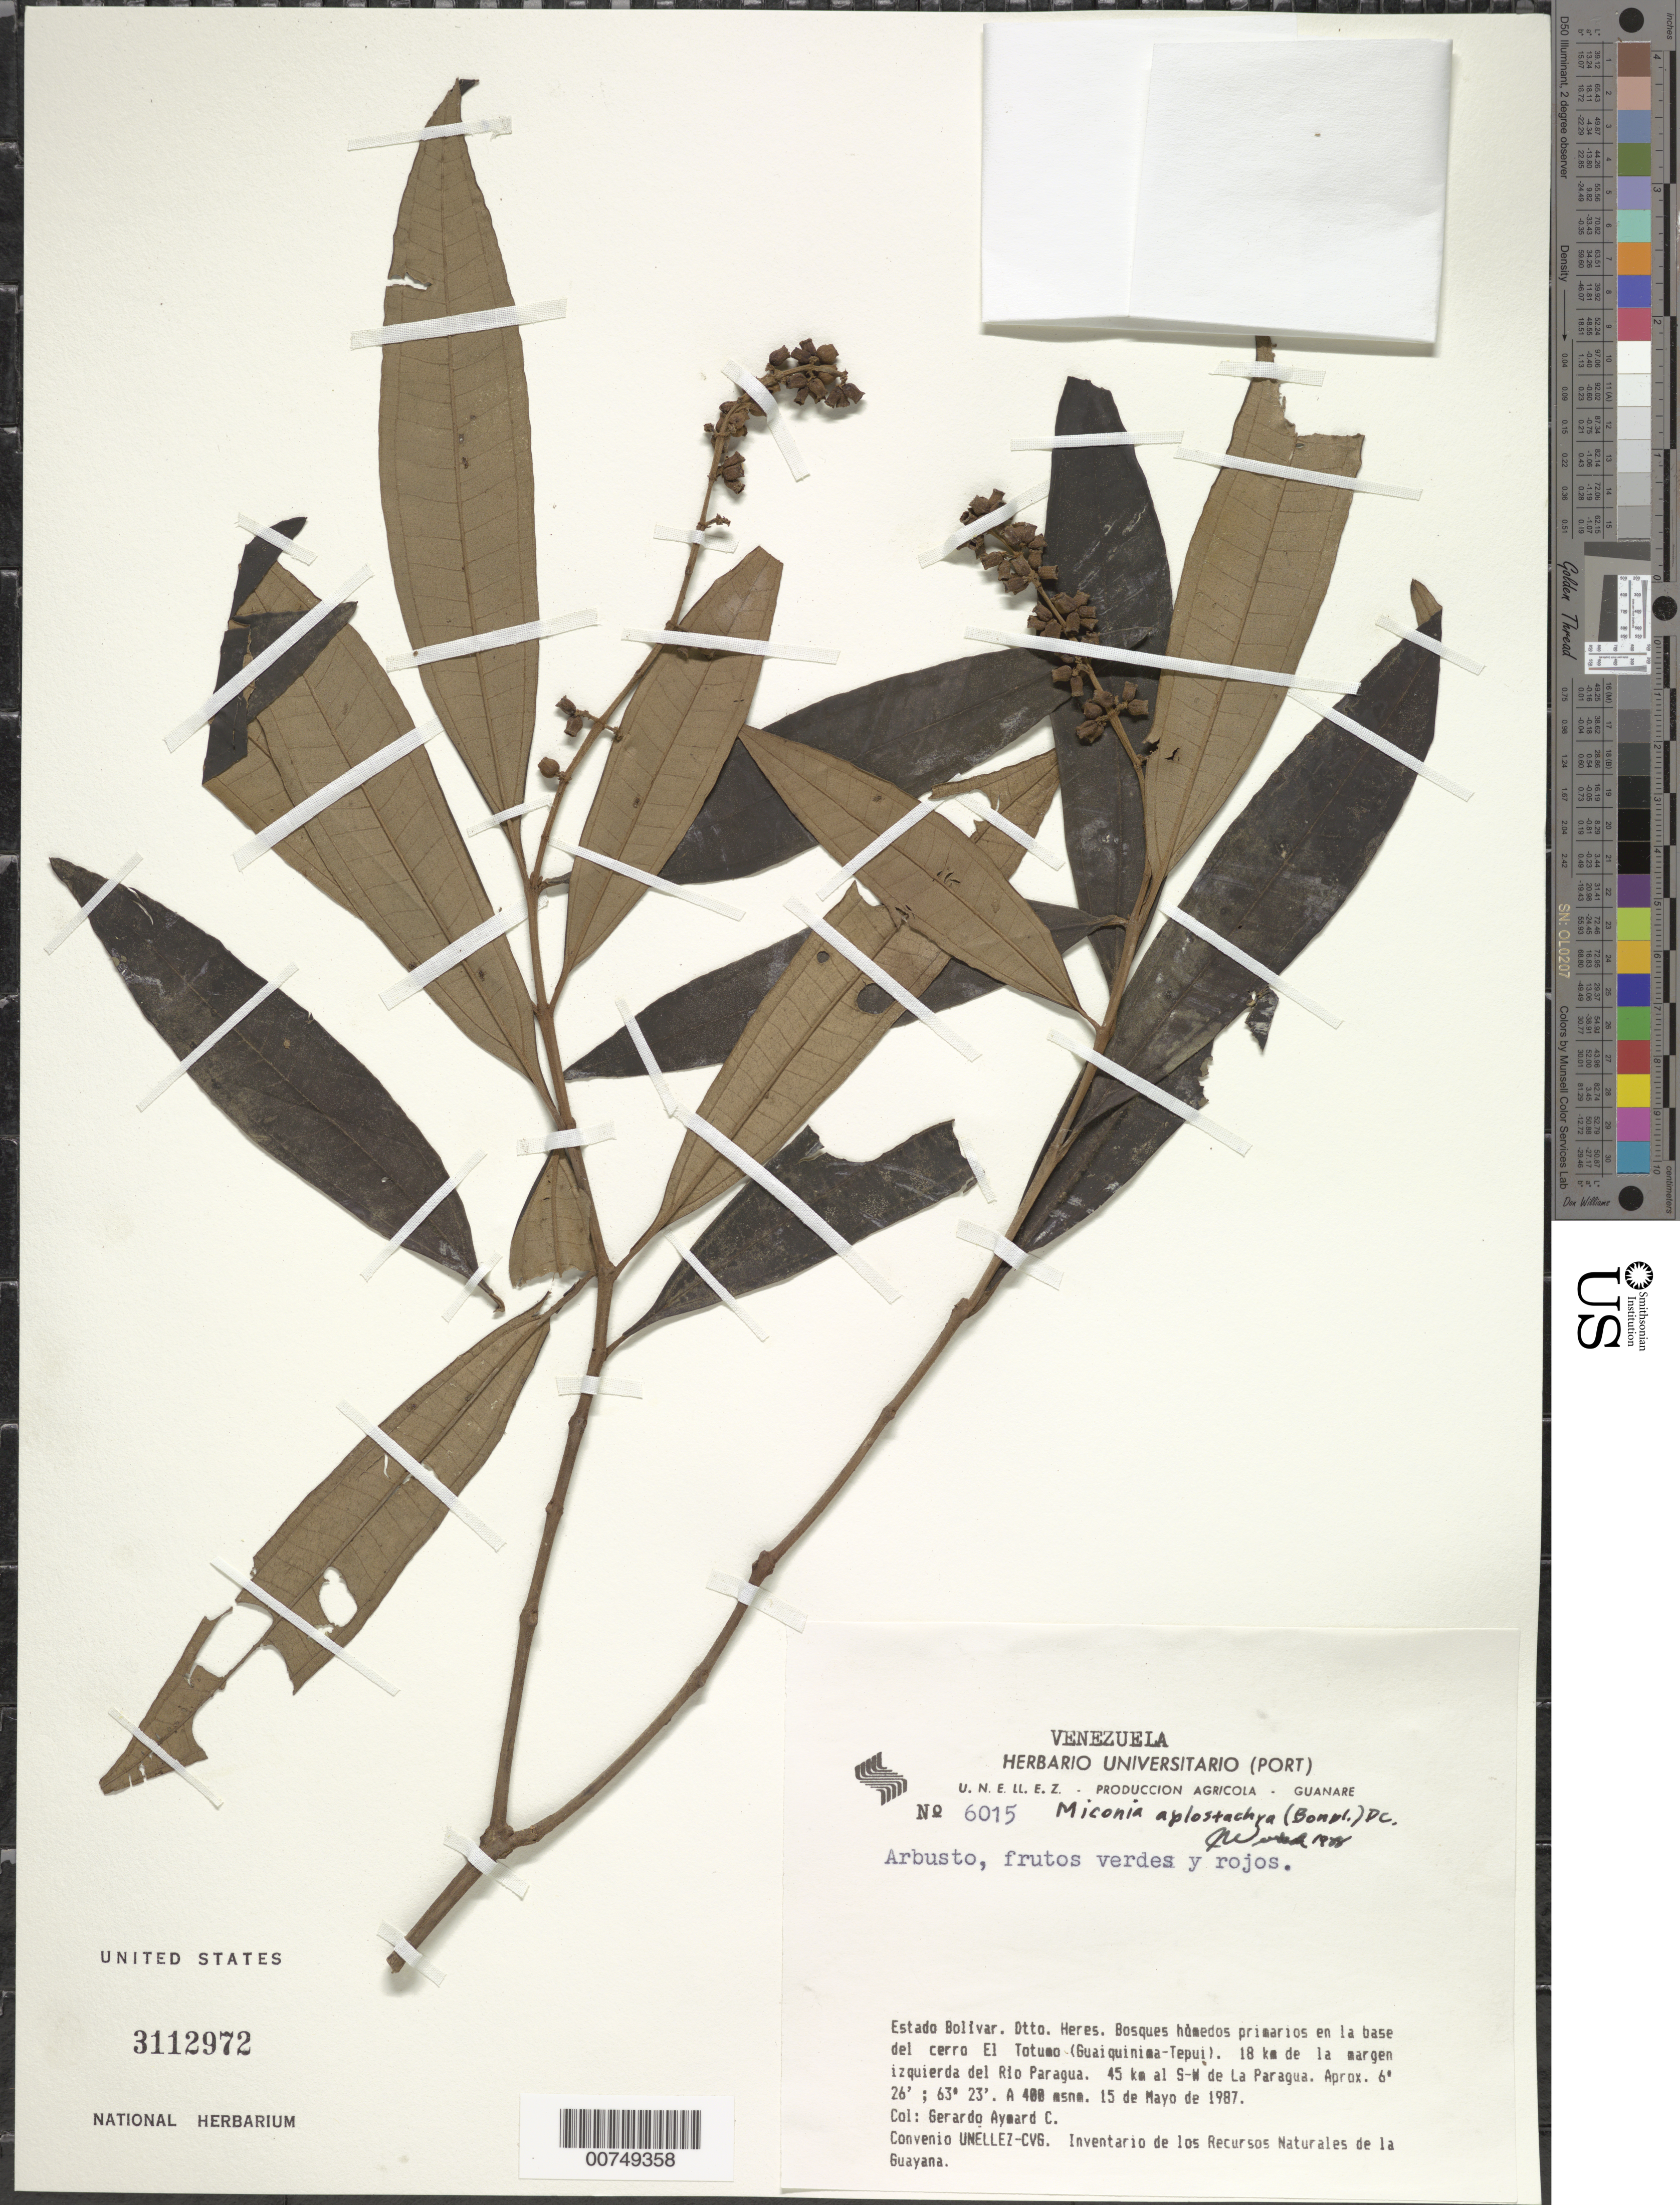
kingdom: Plantae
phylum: Tracheophyta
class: Magnoliopsida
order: Myrtales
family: Melastomataceae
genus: Miconia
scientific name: Miconia aplostachya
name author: (Bonpl.) DC.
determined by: Wurdack, John J., (US), US (UNITED STATES)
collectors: G. A. Aymard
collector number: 6015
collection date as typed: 15-May-87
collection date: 1987-05-15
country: Venezuela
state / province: Bolívar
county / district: Heres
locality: El Totumo (Guaiquinima-tepuí), base del cerro, 18km de la margen izquierda del Río Paragua, 45 km al SW de La Paragua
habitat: Primary wet forest at base of cerro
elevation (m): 400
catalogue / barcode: US 3112972